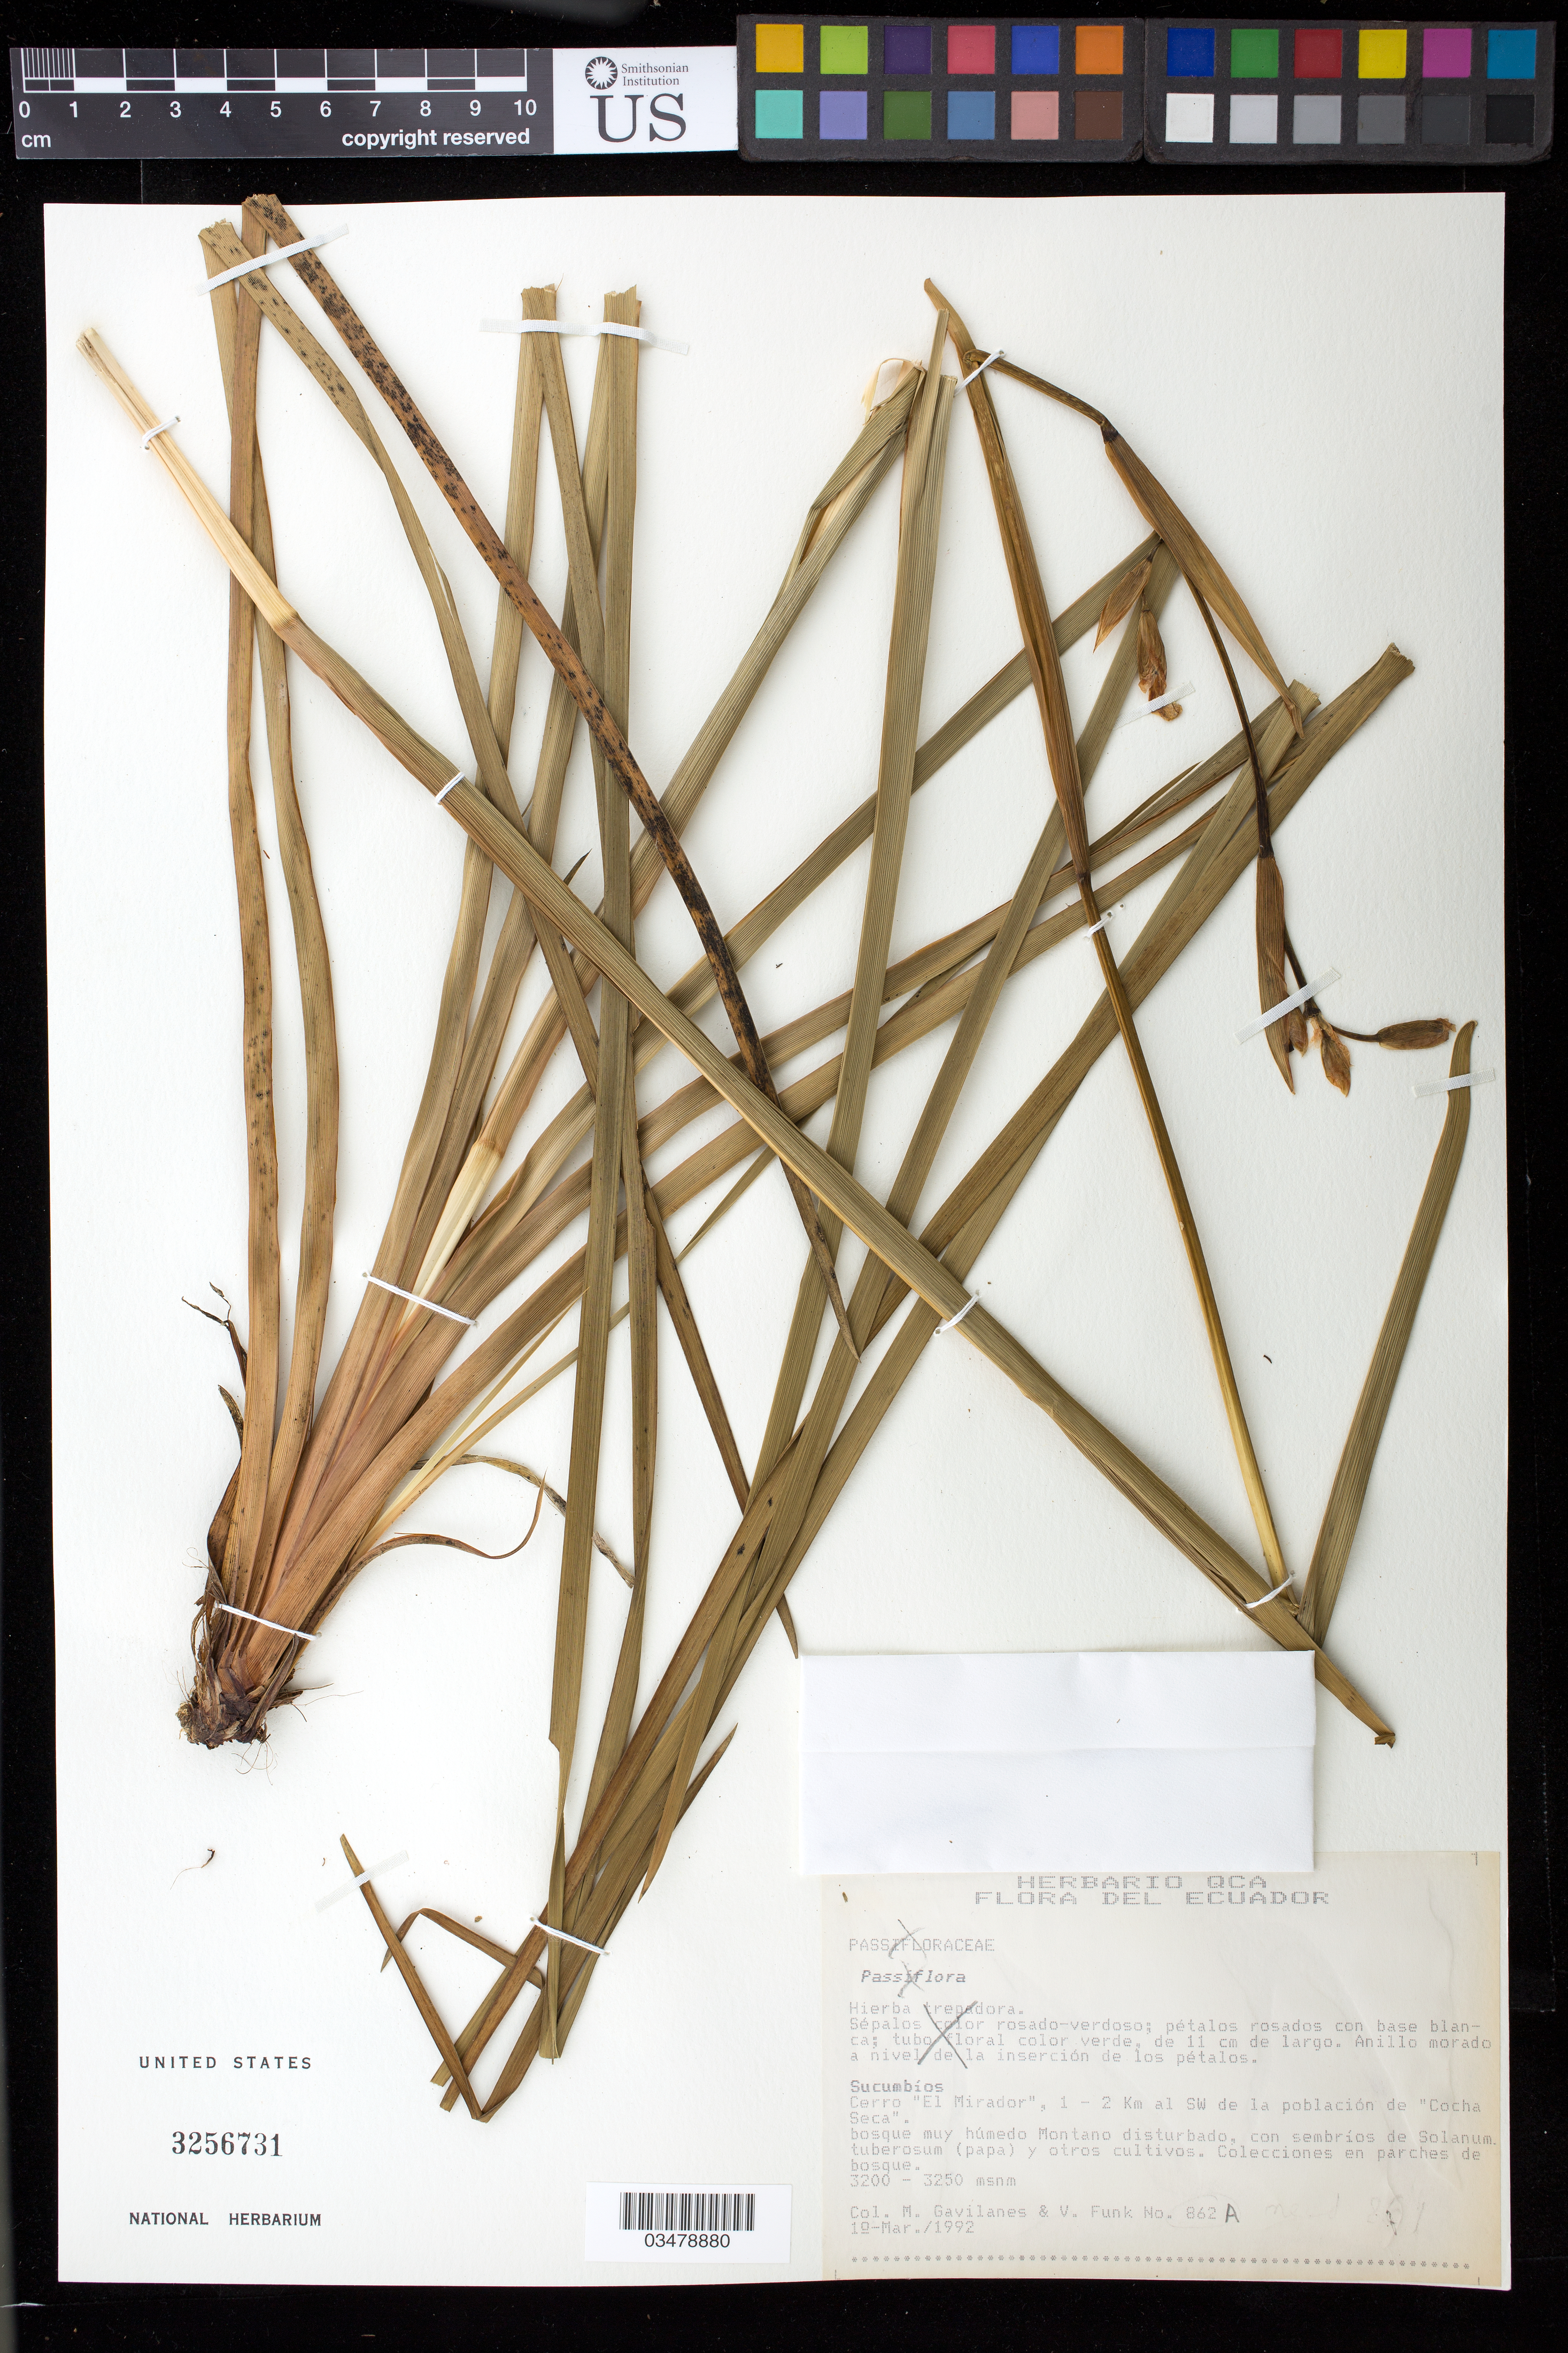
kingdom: Plantae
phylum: Tracheophyta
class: Liliopsida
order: Asparagales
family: Iridaceae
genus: Orthrosanthus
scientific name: Orthrosanthus chimboracensis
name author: (Kunth) Baker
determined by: Strong, Mark T., (BOT), Smithsonian Institution - National Museum of Natural History (UNITED STATES)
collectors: M. Gavilanes & V. Funk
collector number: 862 A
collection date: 1992-03-10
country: Ecuador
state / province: Sucumbíos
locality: Cerro "El Mirador", 1-2 Km al SW de la población de "Cocha Seca"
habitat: Bosque muy humedo Montano disturbado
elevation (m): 3200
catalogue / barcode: US 3256731